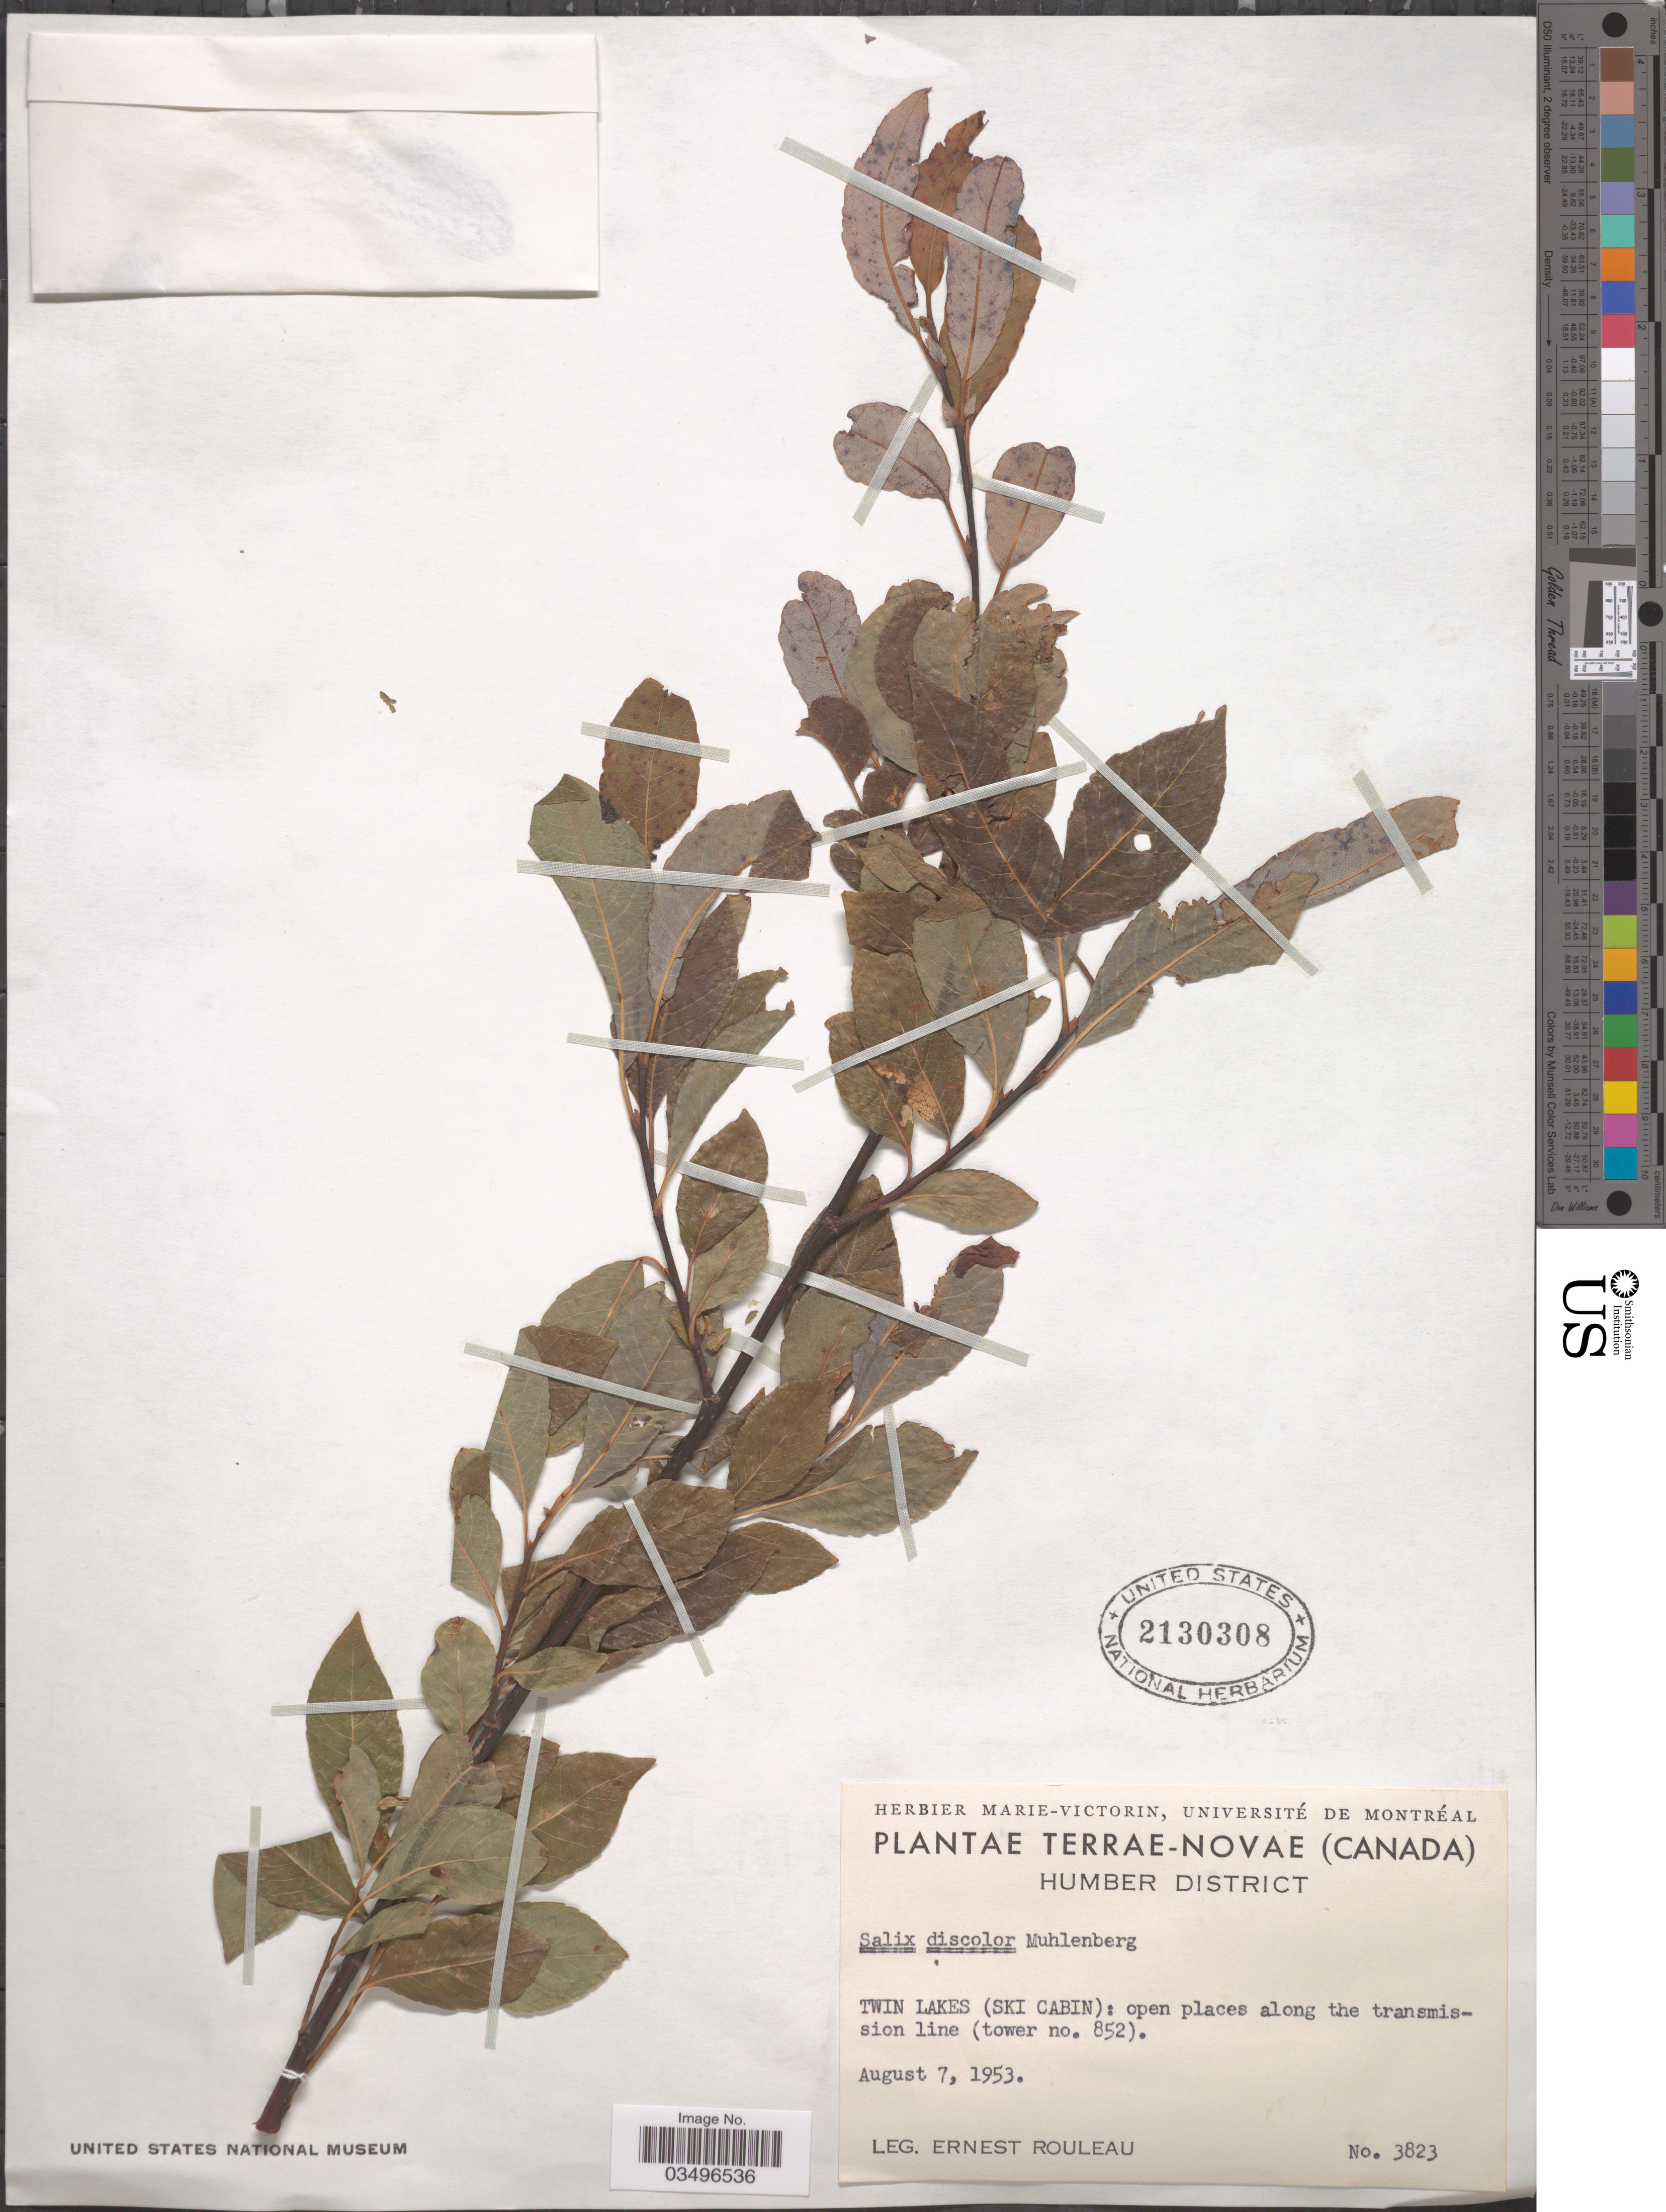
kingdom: Plantae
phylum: Tracheophyta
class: Magnoliopsida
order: Malpighiales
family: Salicaceae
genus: Salix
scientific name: Salix discolor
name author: Muhl.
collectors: E. Rouleau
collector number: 3823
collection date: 1953-08-07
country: Canada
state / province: Newfoundland and Labrador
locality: Terrae-Novae. Humber District. Twin Lakes (Ski Cabin): open places along the transmission line (tower no. 852).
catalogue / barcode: US 2130308